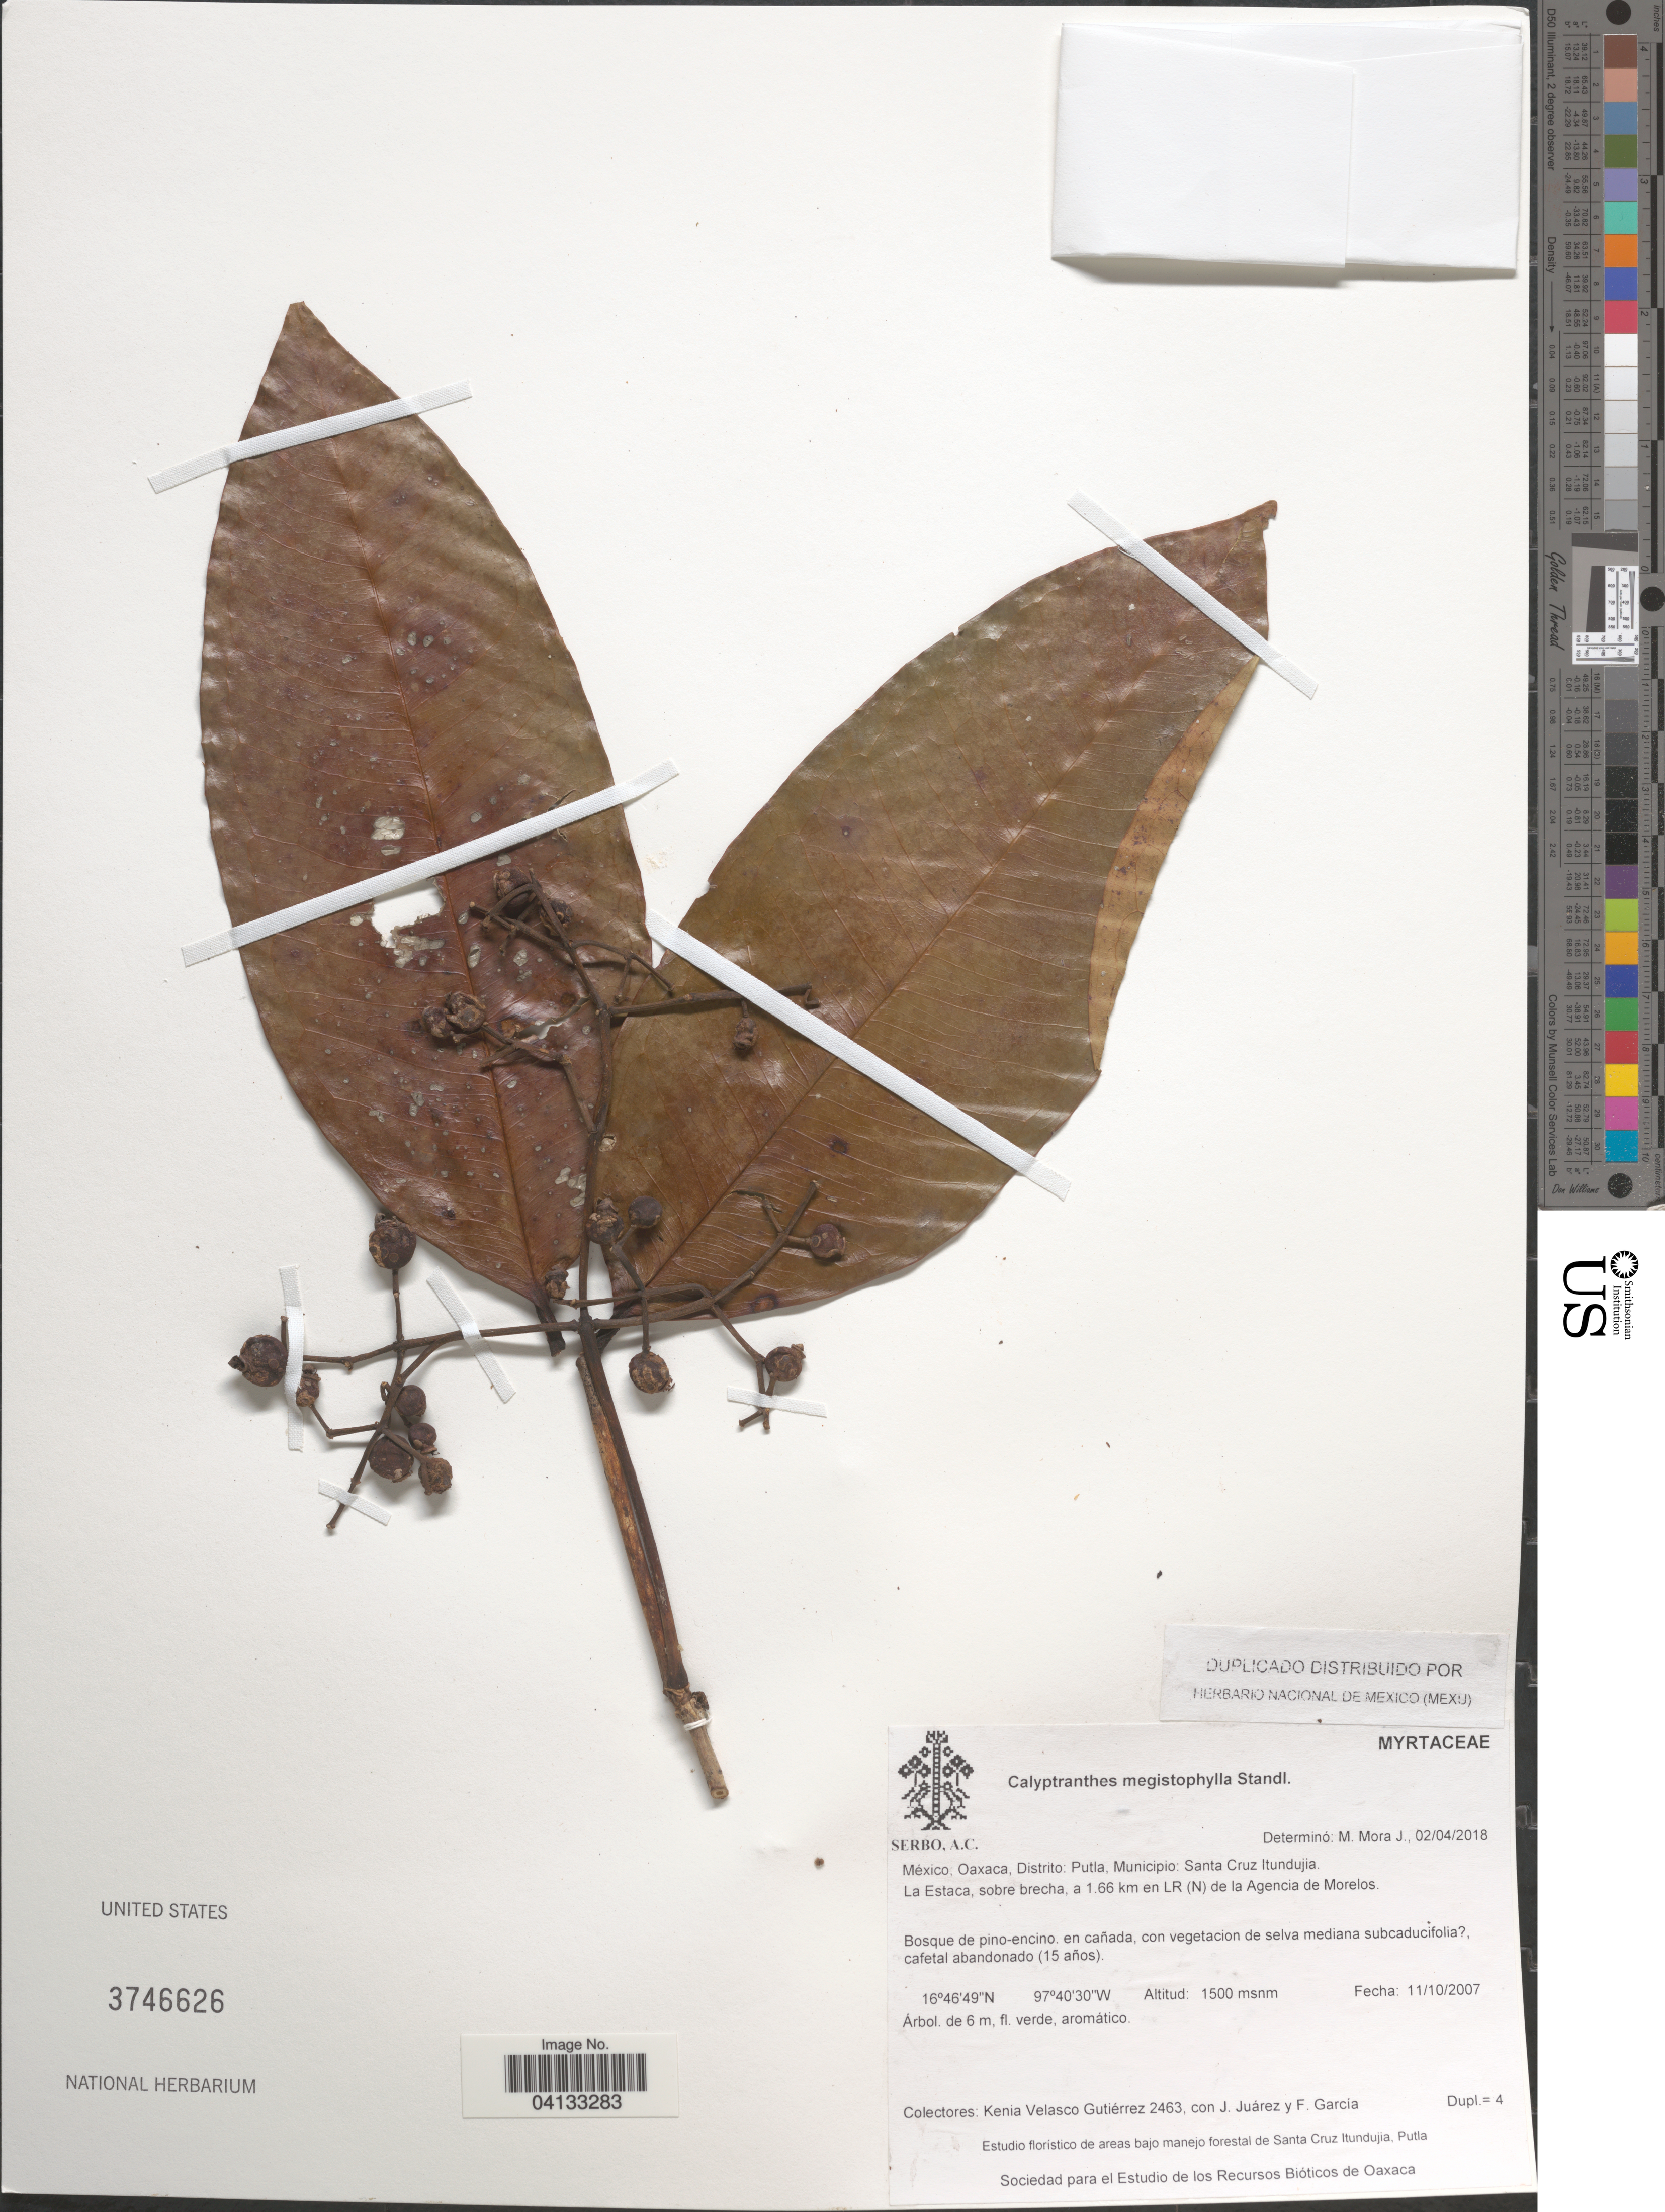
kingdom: Plantae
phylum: Tracheophyta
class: Magnoliopsida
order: Myrtales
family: Myrtaceae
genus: Myrcia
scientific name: Myrcia megistophylla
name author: (Standl.) A.R. Lourenço & Sánchez-Cháv.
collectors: K. Velasco Gutiérrez, J. Juarez & F. Garcia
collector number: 2463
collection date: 2007-10-11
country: Mexico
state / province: Oaxaca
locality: Distrito: Putla, Municipio: Santa Cruz Itundujia. La Estaca, sobre brecha, a 1.66 km en LR (N) de la Agencia de Morelos.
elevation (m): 1500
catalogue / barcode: US 3746626